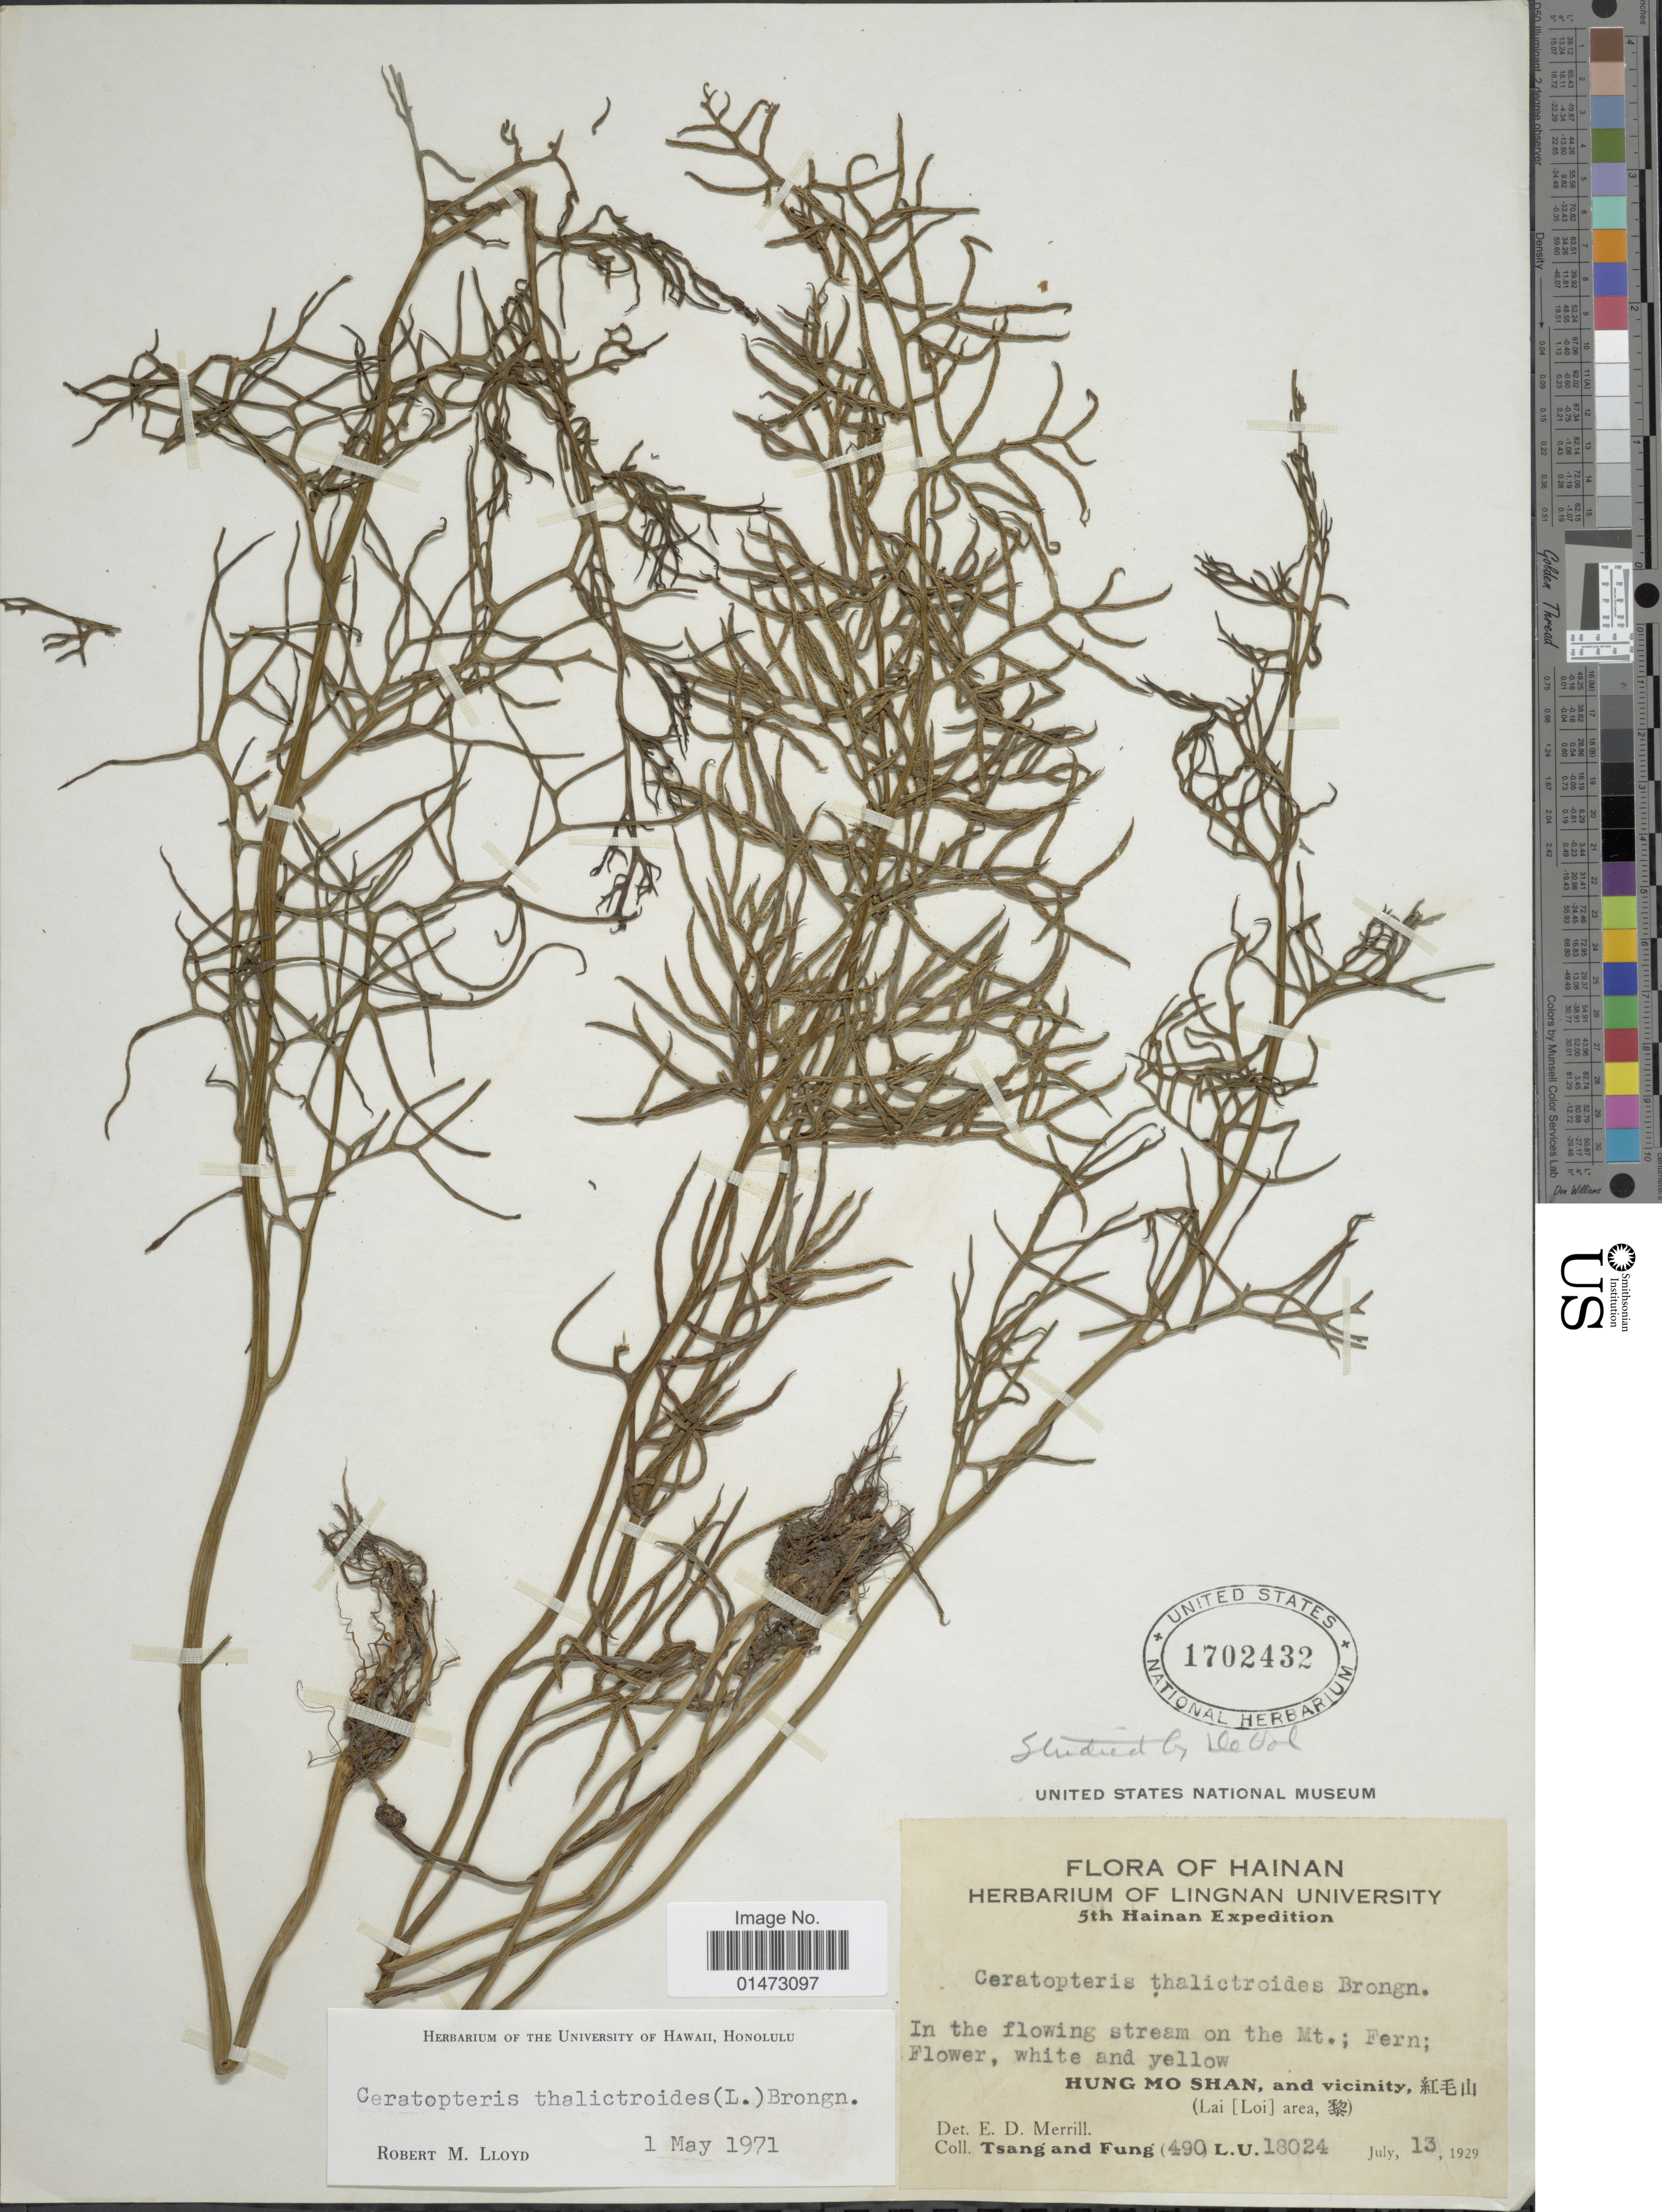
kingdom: Plantae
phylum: Tracheophyta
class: Polypodiopsida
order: Polypodiales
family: Pteridaceae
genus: Ceratopteris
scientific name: Ceratopteris thalictroides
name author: (L.) Brongn.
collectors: -. T'sang & Fung, --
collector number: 490/18024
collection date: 1929-07-13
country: China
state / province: Hainan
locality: In the flowing stream on the Mt.; Fern; Hung Mo Shan, and vicinity, X. (Lai [Loi] area, X)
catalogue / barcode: US 1702432